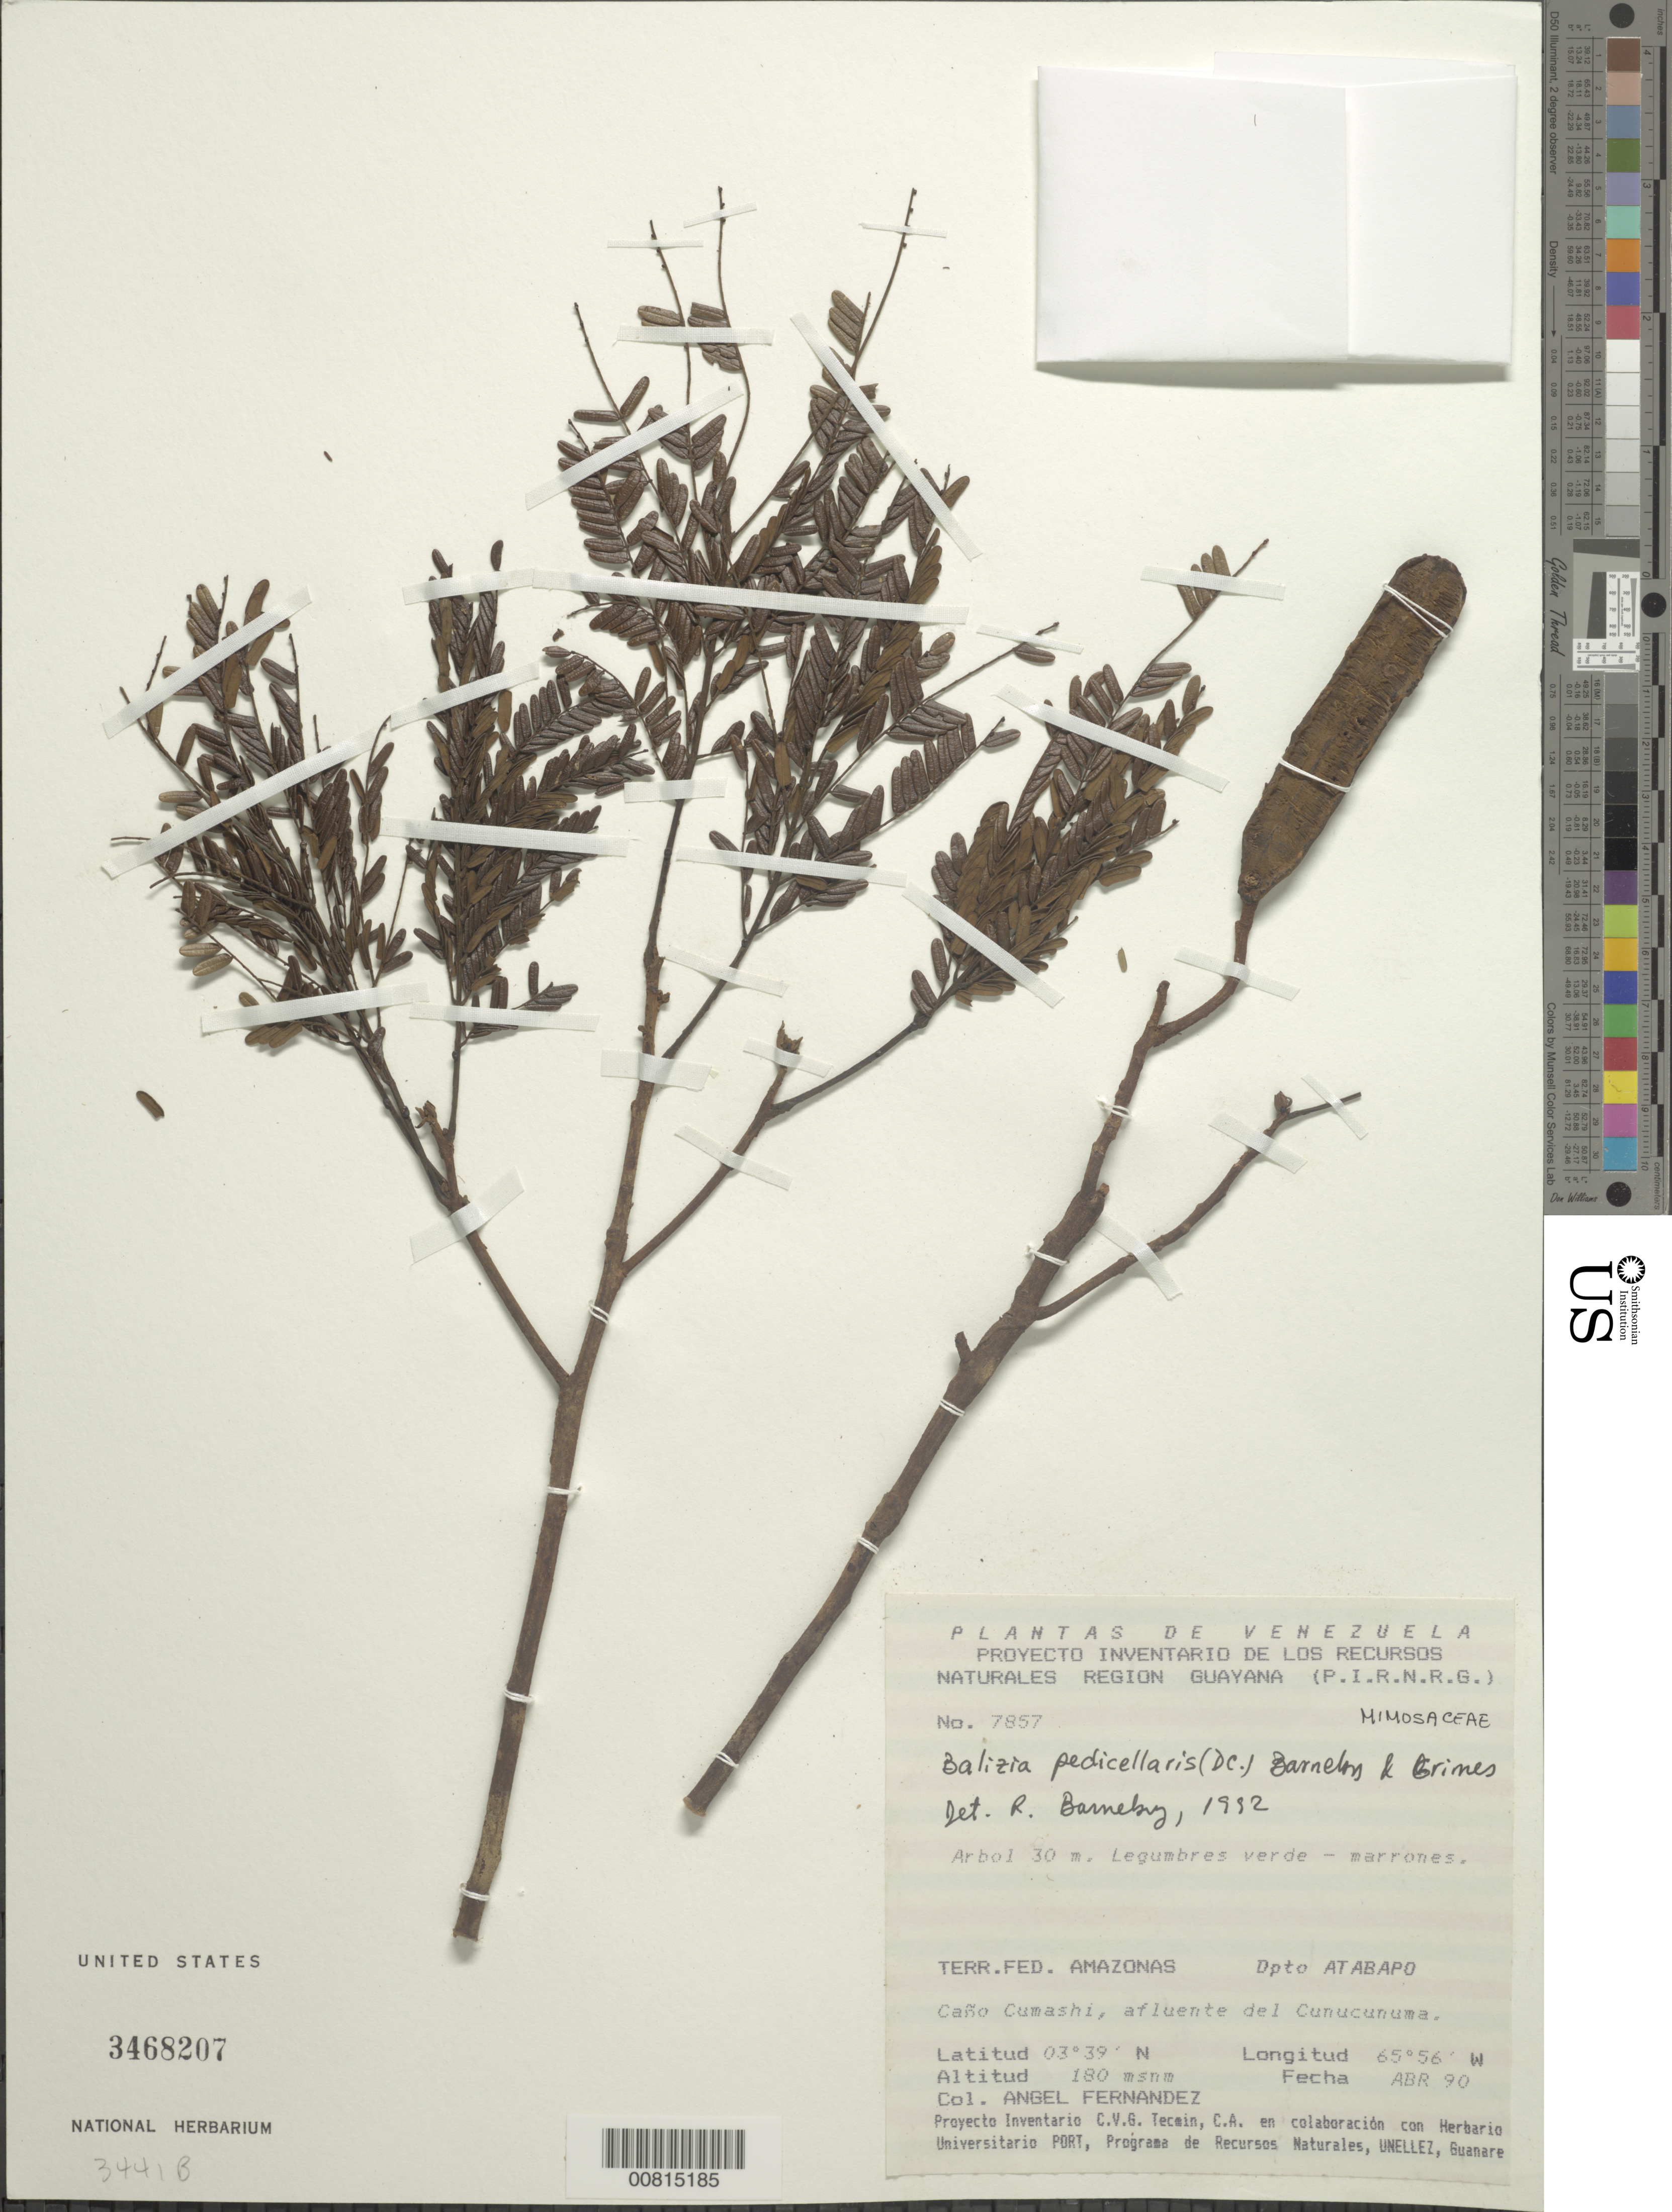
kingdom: Plantae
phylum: Tracheophyta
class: Magnoliopsida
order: Fabales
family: Fabaceae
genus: Hydrochorea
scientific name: Hydrochorea pedicellaris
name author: (DC.) M.V.B. Soares et al.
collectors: A. Fernández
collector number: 7857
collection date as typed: Apr-90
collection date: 1990-04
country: Venezuela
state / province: Amazonas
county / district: Atabapo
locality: Caño Cumashi, afluente del Cunucunuma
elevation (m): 180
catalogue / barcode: US 3468207